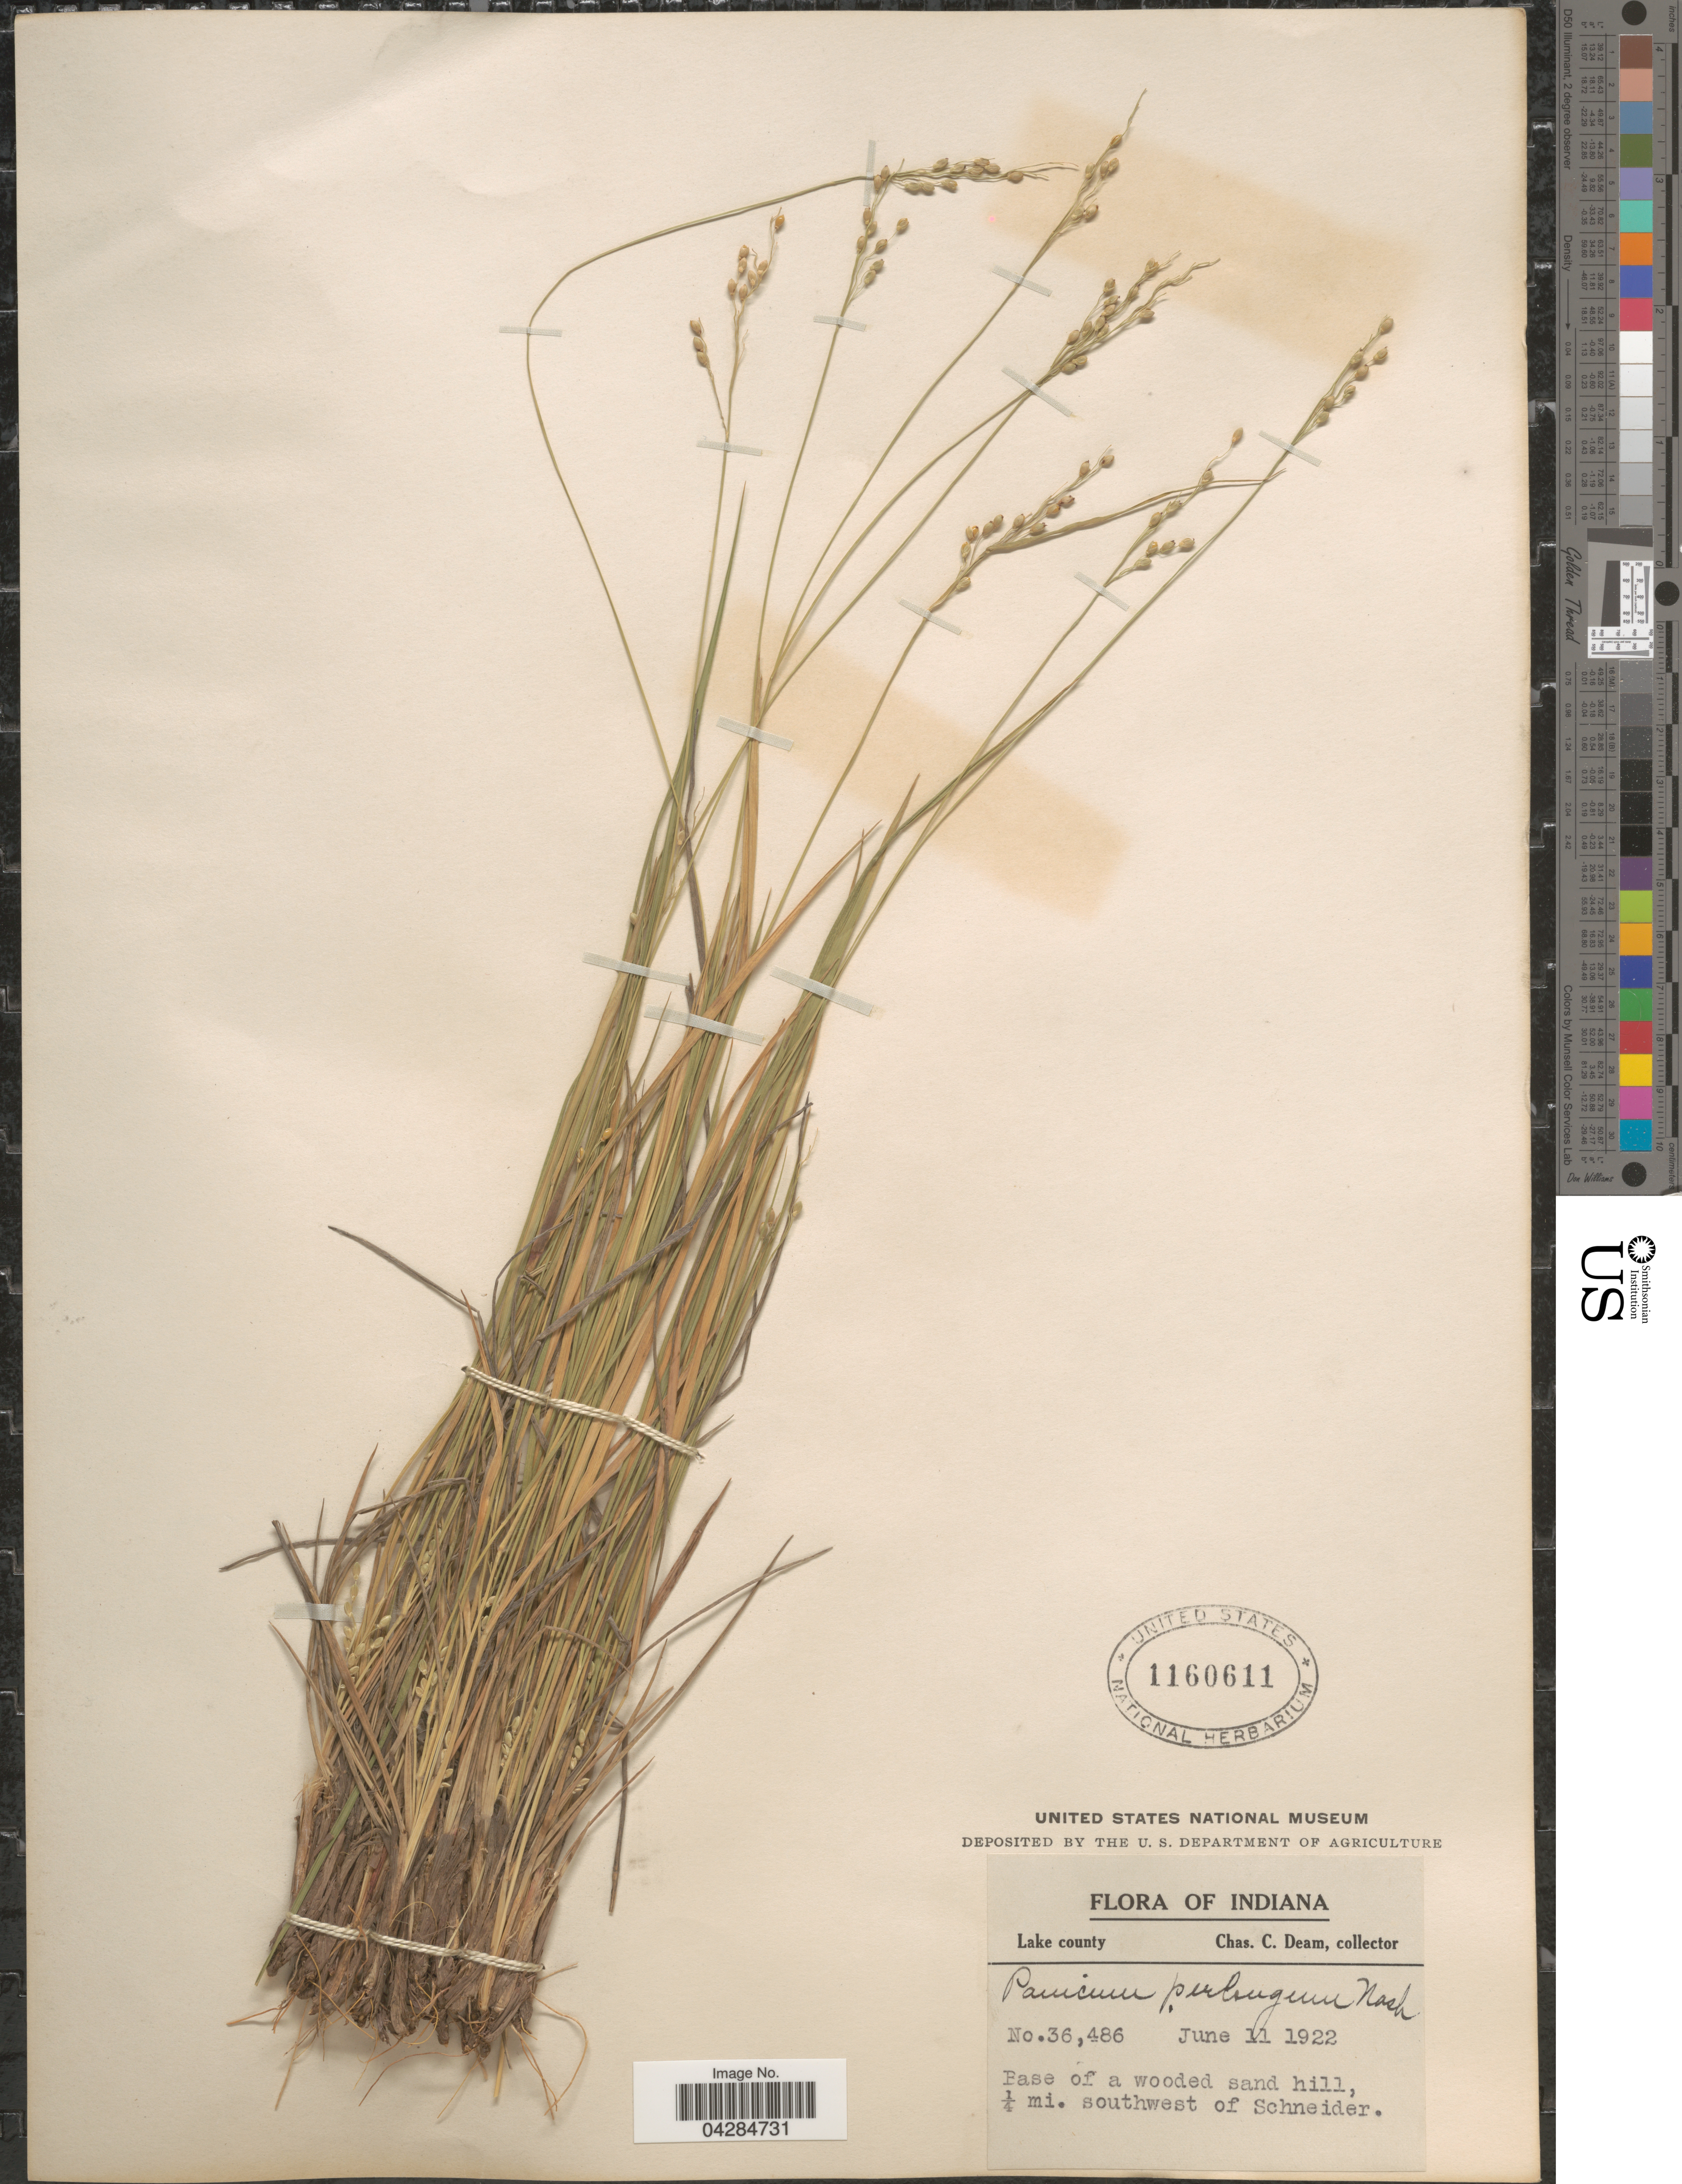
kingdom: Plantae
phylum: Tracheophyta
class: Liliopsida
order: Poales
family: Poaceae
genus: Dichanthelium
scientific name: Dichanthelium perlongum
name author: (Nash) Freckmann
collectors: C. C. Deam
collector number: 36486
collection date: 1922-06-11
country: United States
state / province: Indiana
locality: Lake county. Base of a wooded sand hill, 1/4 mi. southwest of Schneider.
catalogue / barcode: US 1160611